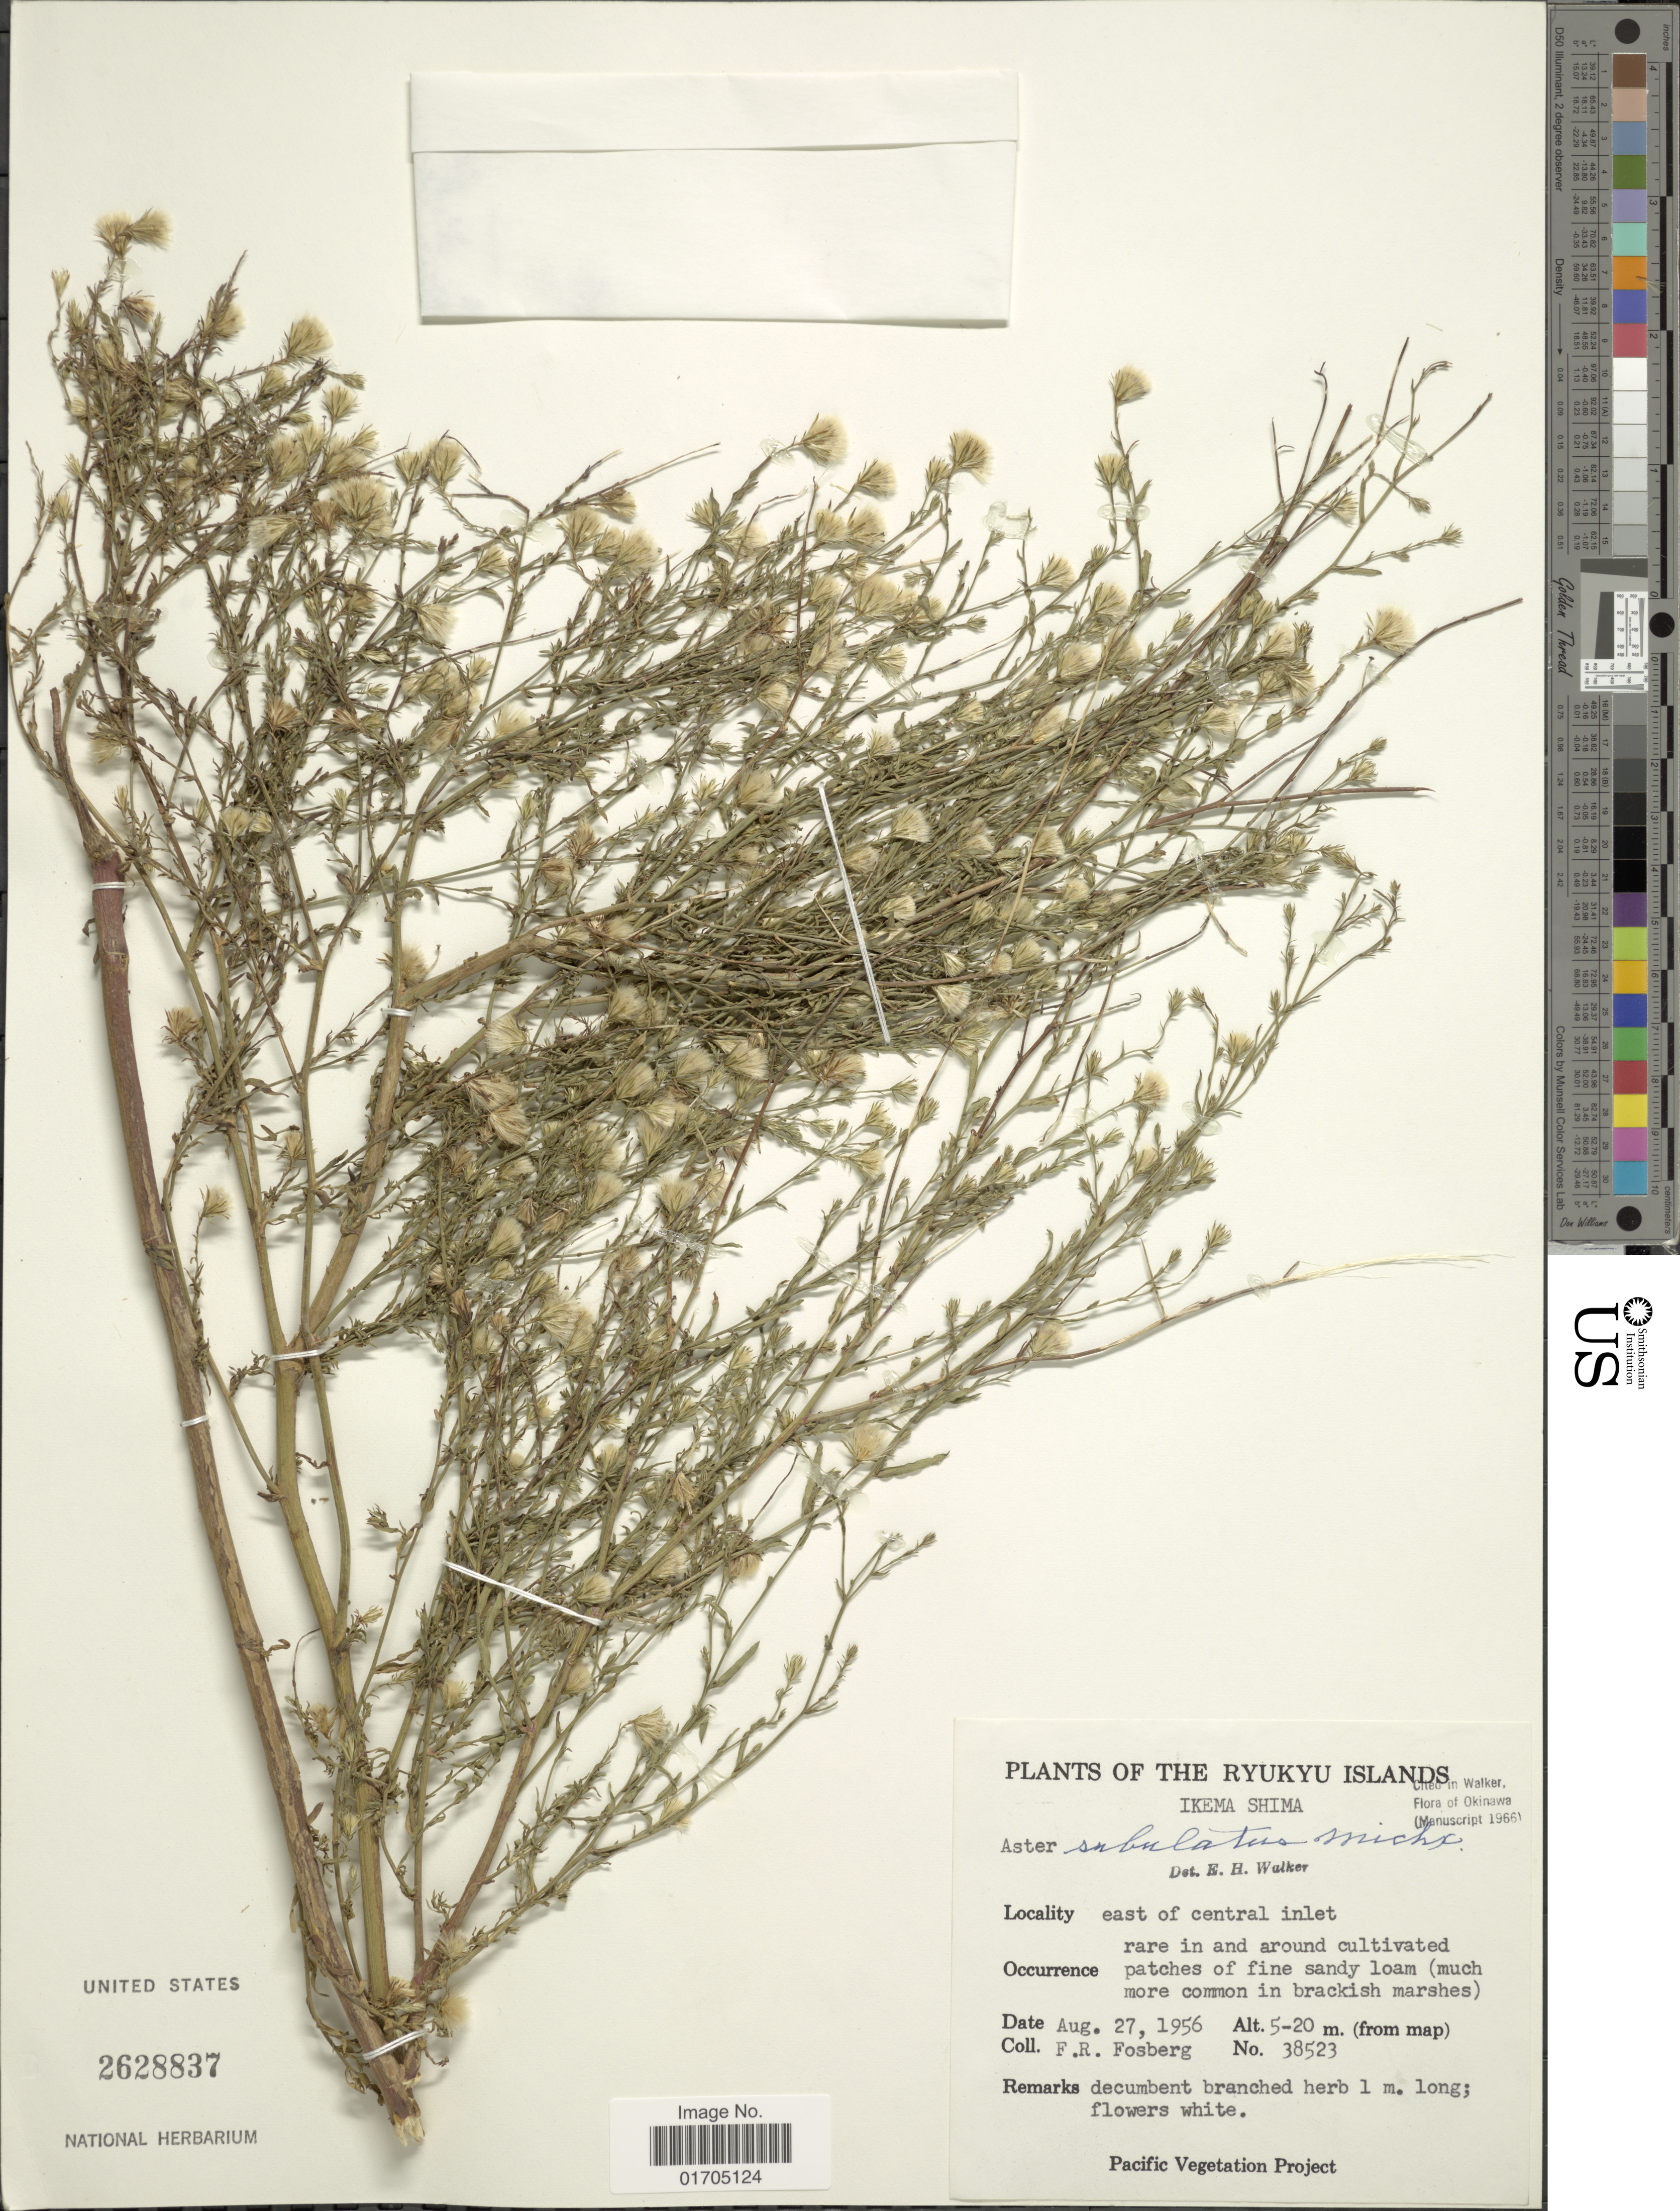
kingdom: Plantae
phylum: Tracheophyta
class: Magnoliopsida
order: Asterales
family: Asteraceae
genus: Symphyotrichum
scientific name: Symphyotrichum subulatum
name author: (Michx.) G.L. Nesom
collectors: F. R. Fosberg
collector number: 38523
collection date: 1956-08-27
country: Japan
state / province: Okinawa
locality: Ryukyu Islands, Ikema Shima, east of central inlet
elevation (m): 5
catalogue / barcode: US 2628837